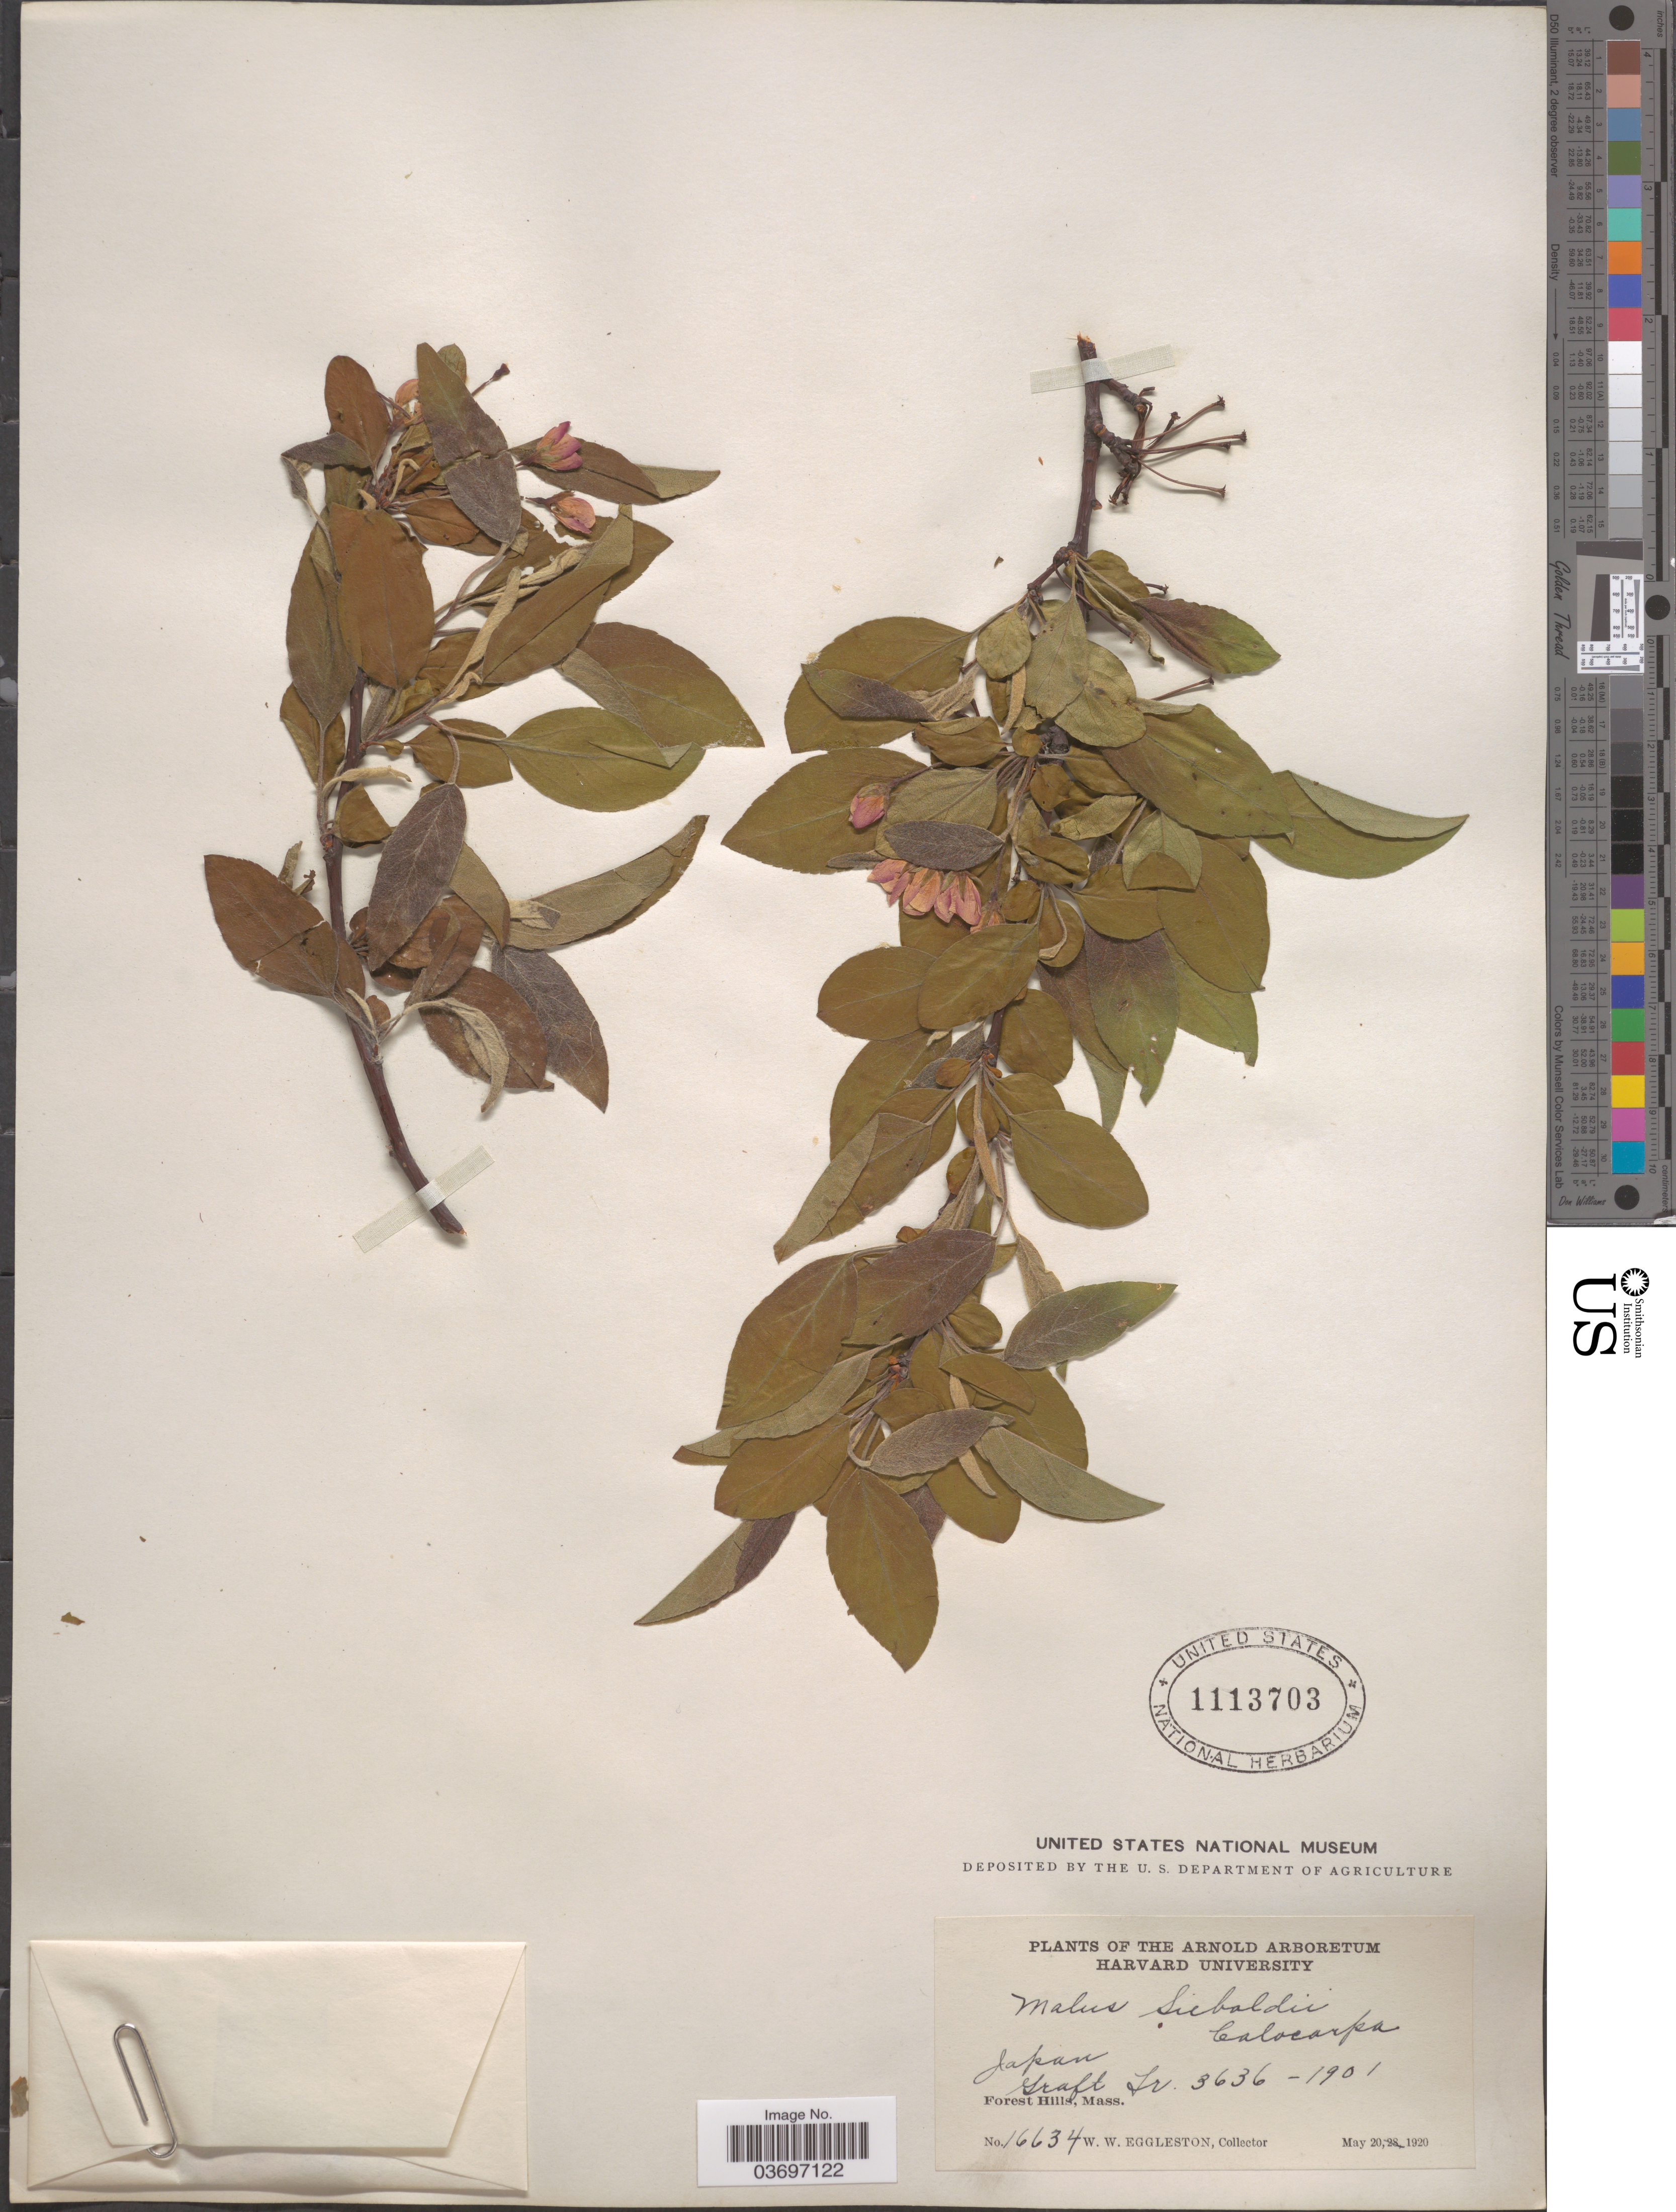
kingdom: Plantae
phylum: Tracheophyta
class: Magnoliopsida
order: Rosales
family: Rosaceae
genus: Malus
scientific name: Malus sieboldii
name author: Rehder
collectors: W. W. Eggleston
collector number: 16634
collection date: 1920-05-20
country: United States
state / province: Massachusetts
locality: Forest Hills.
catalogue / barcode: US 1113703